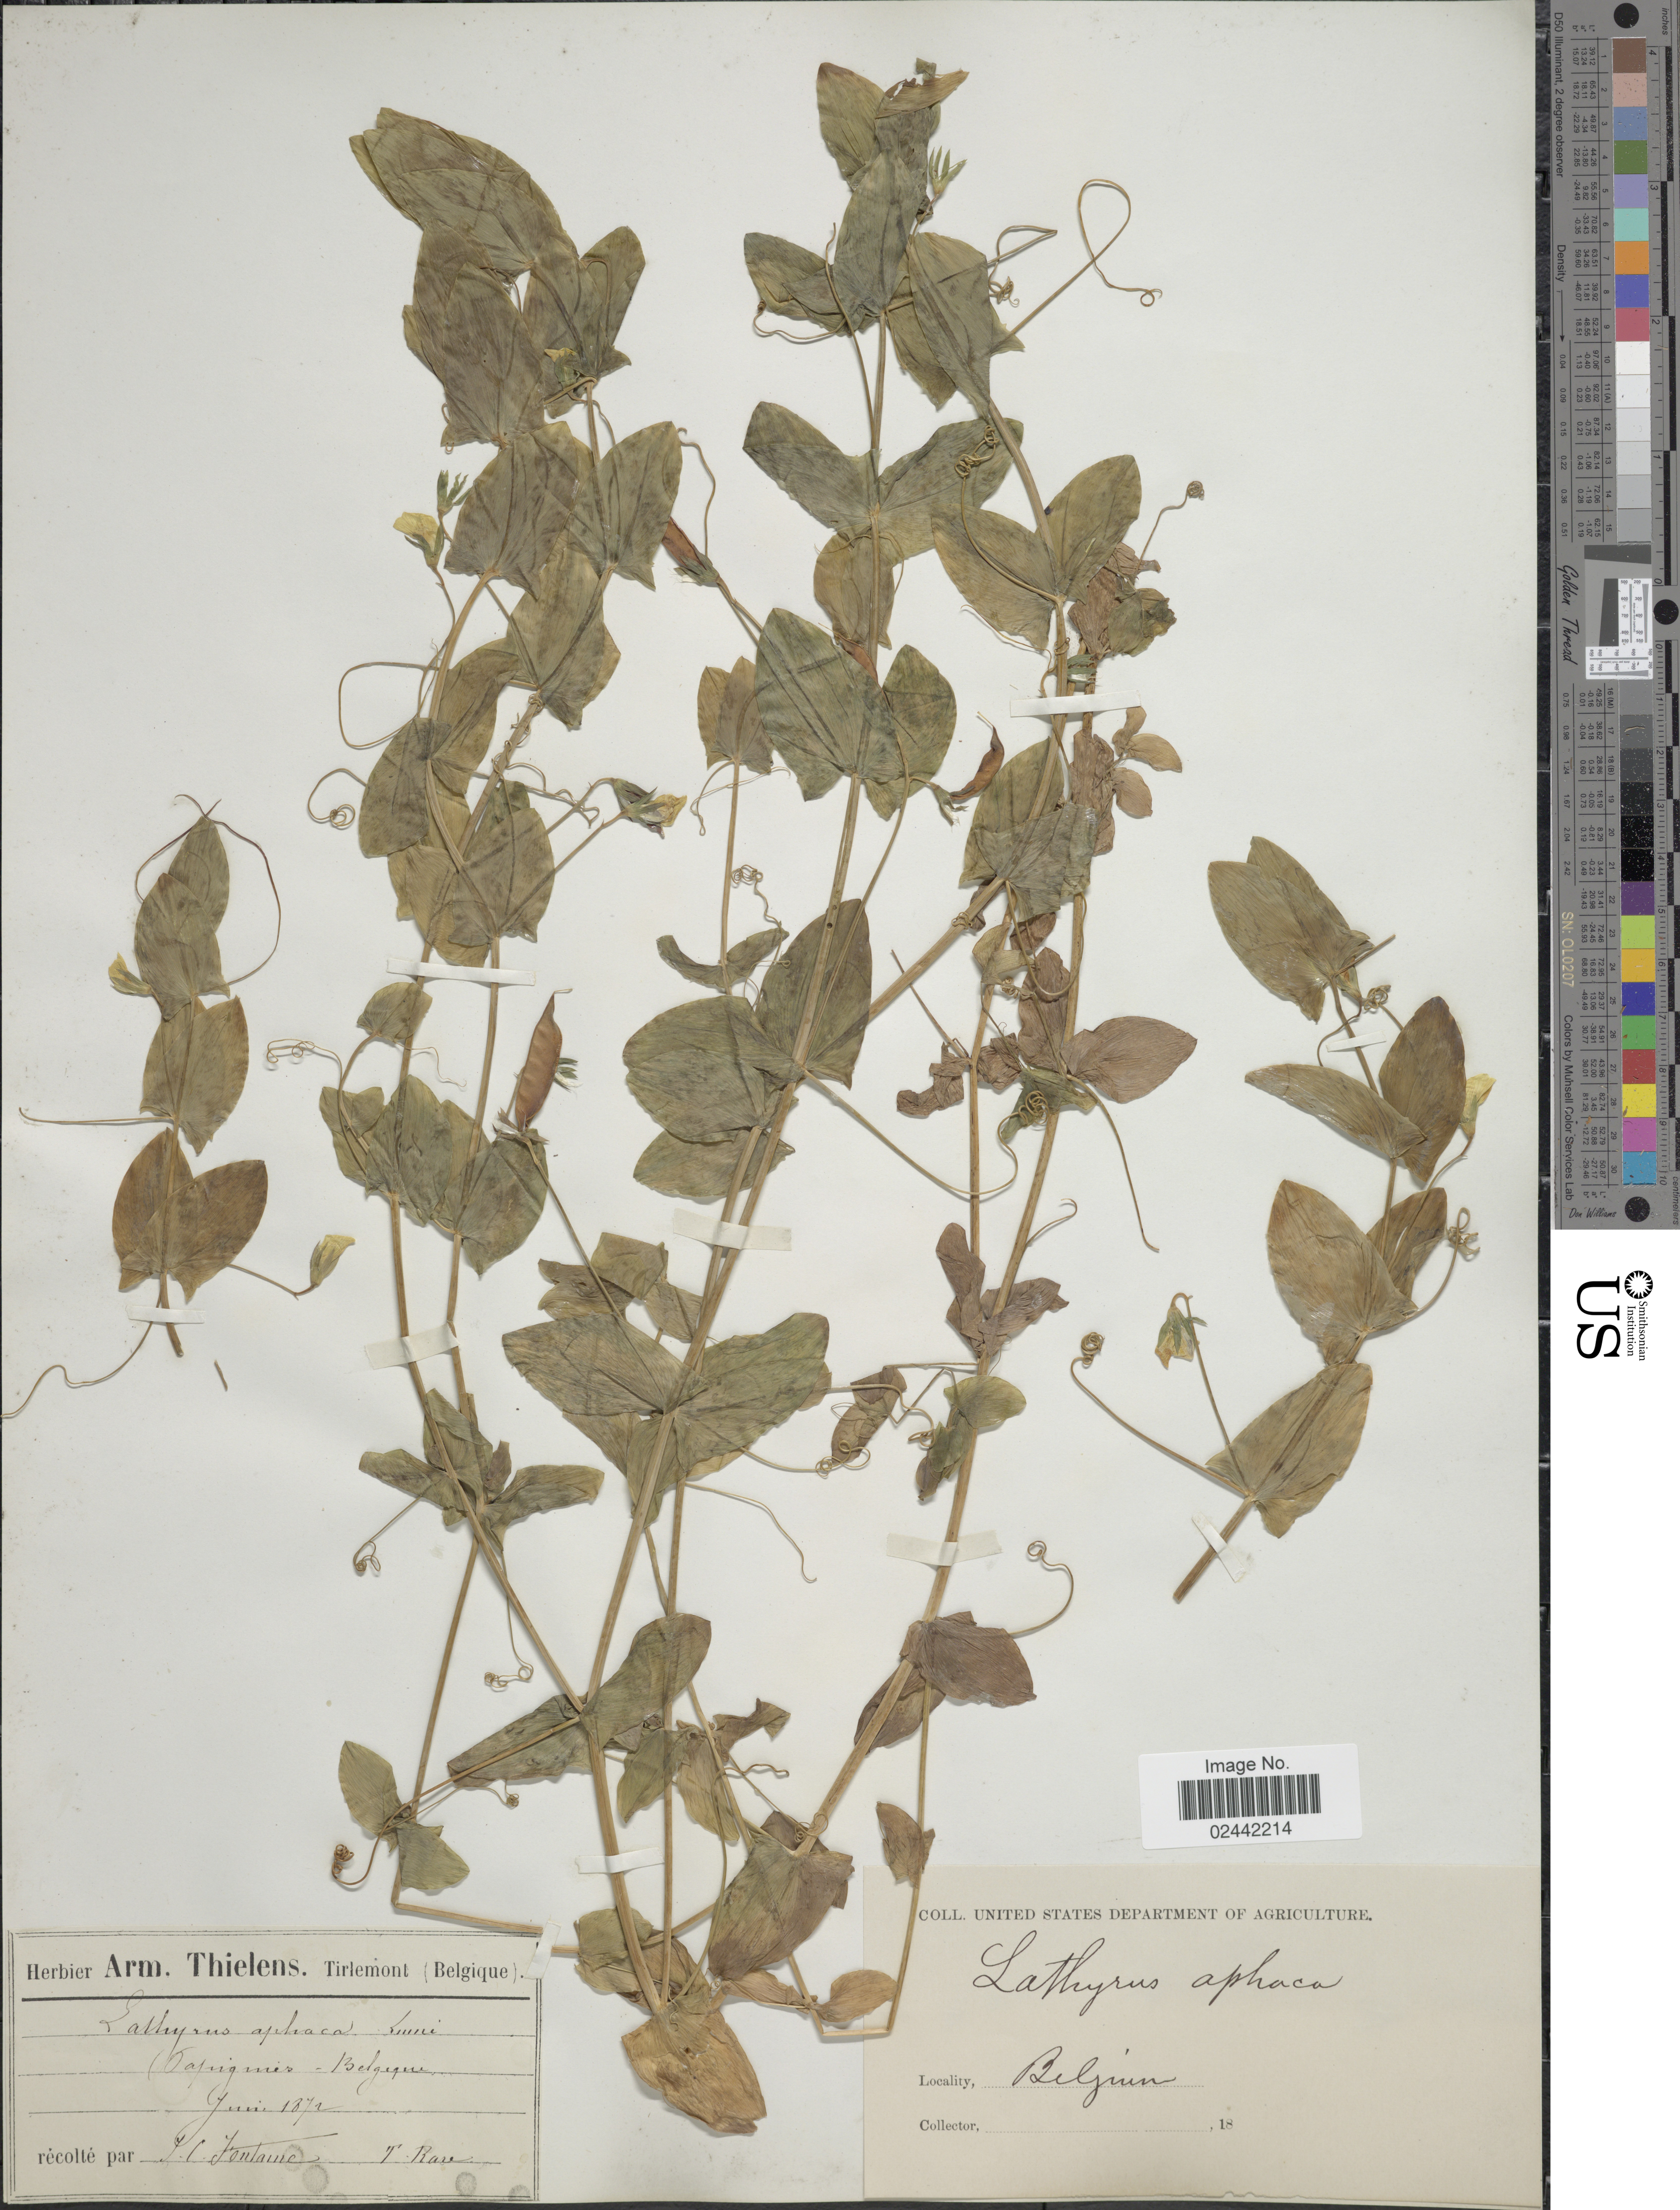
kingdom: Plantae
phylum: Tracheophyta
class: Magnoliopsida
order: Fabales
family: Fabaceae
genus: Lathyrus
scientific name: Lathyrus aphaca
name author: L.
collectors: J. Fontaine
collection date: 1872-06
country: Belgium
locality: (Sapimes - Belque) [interpreted]